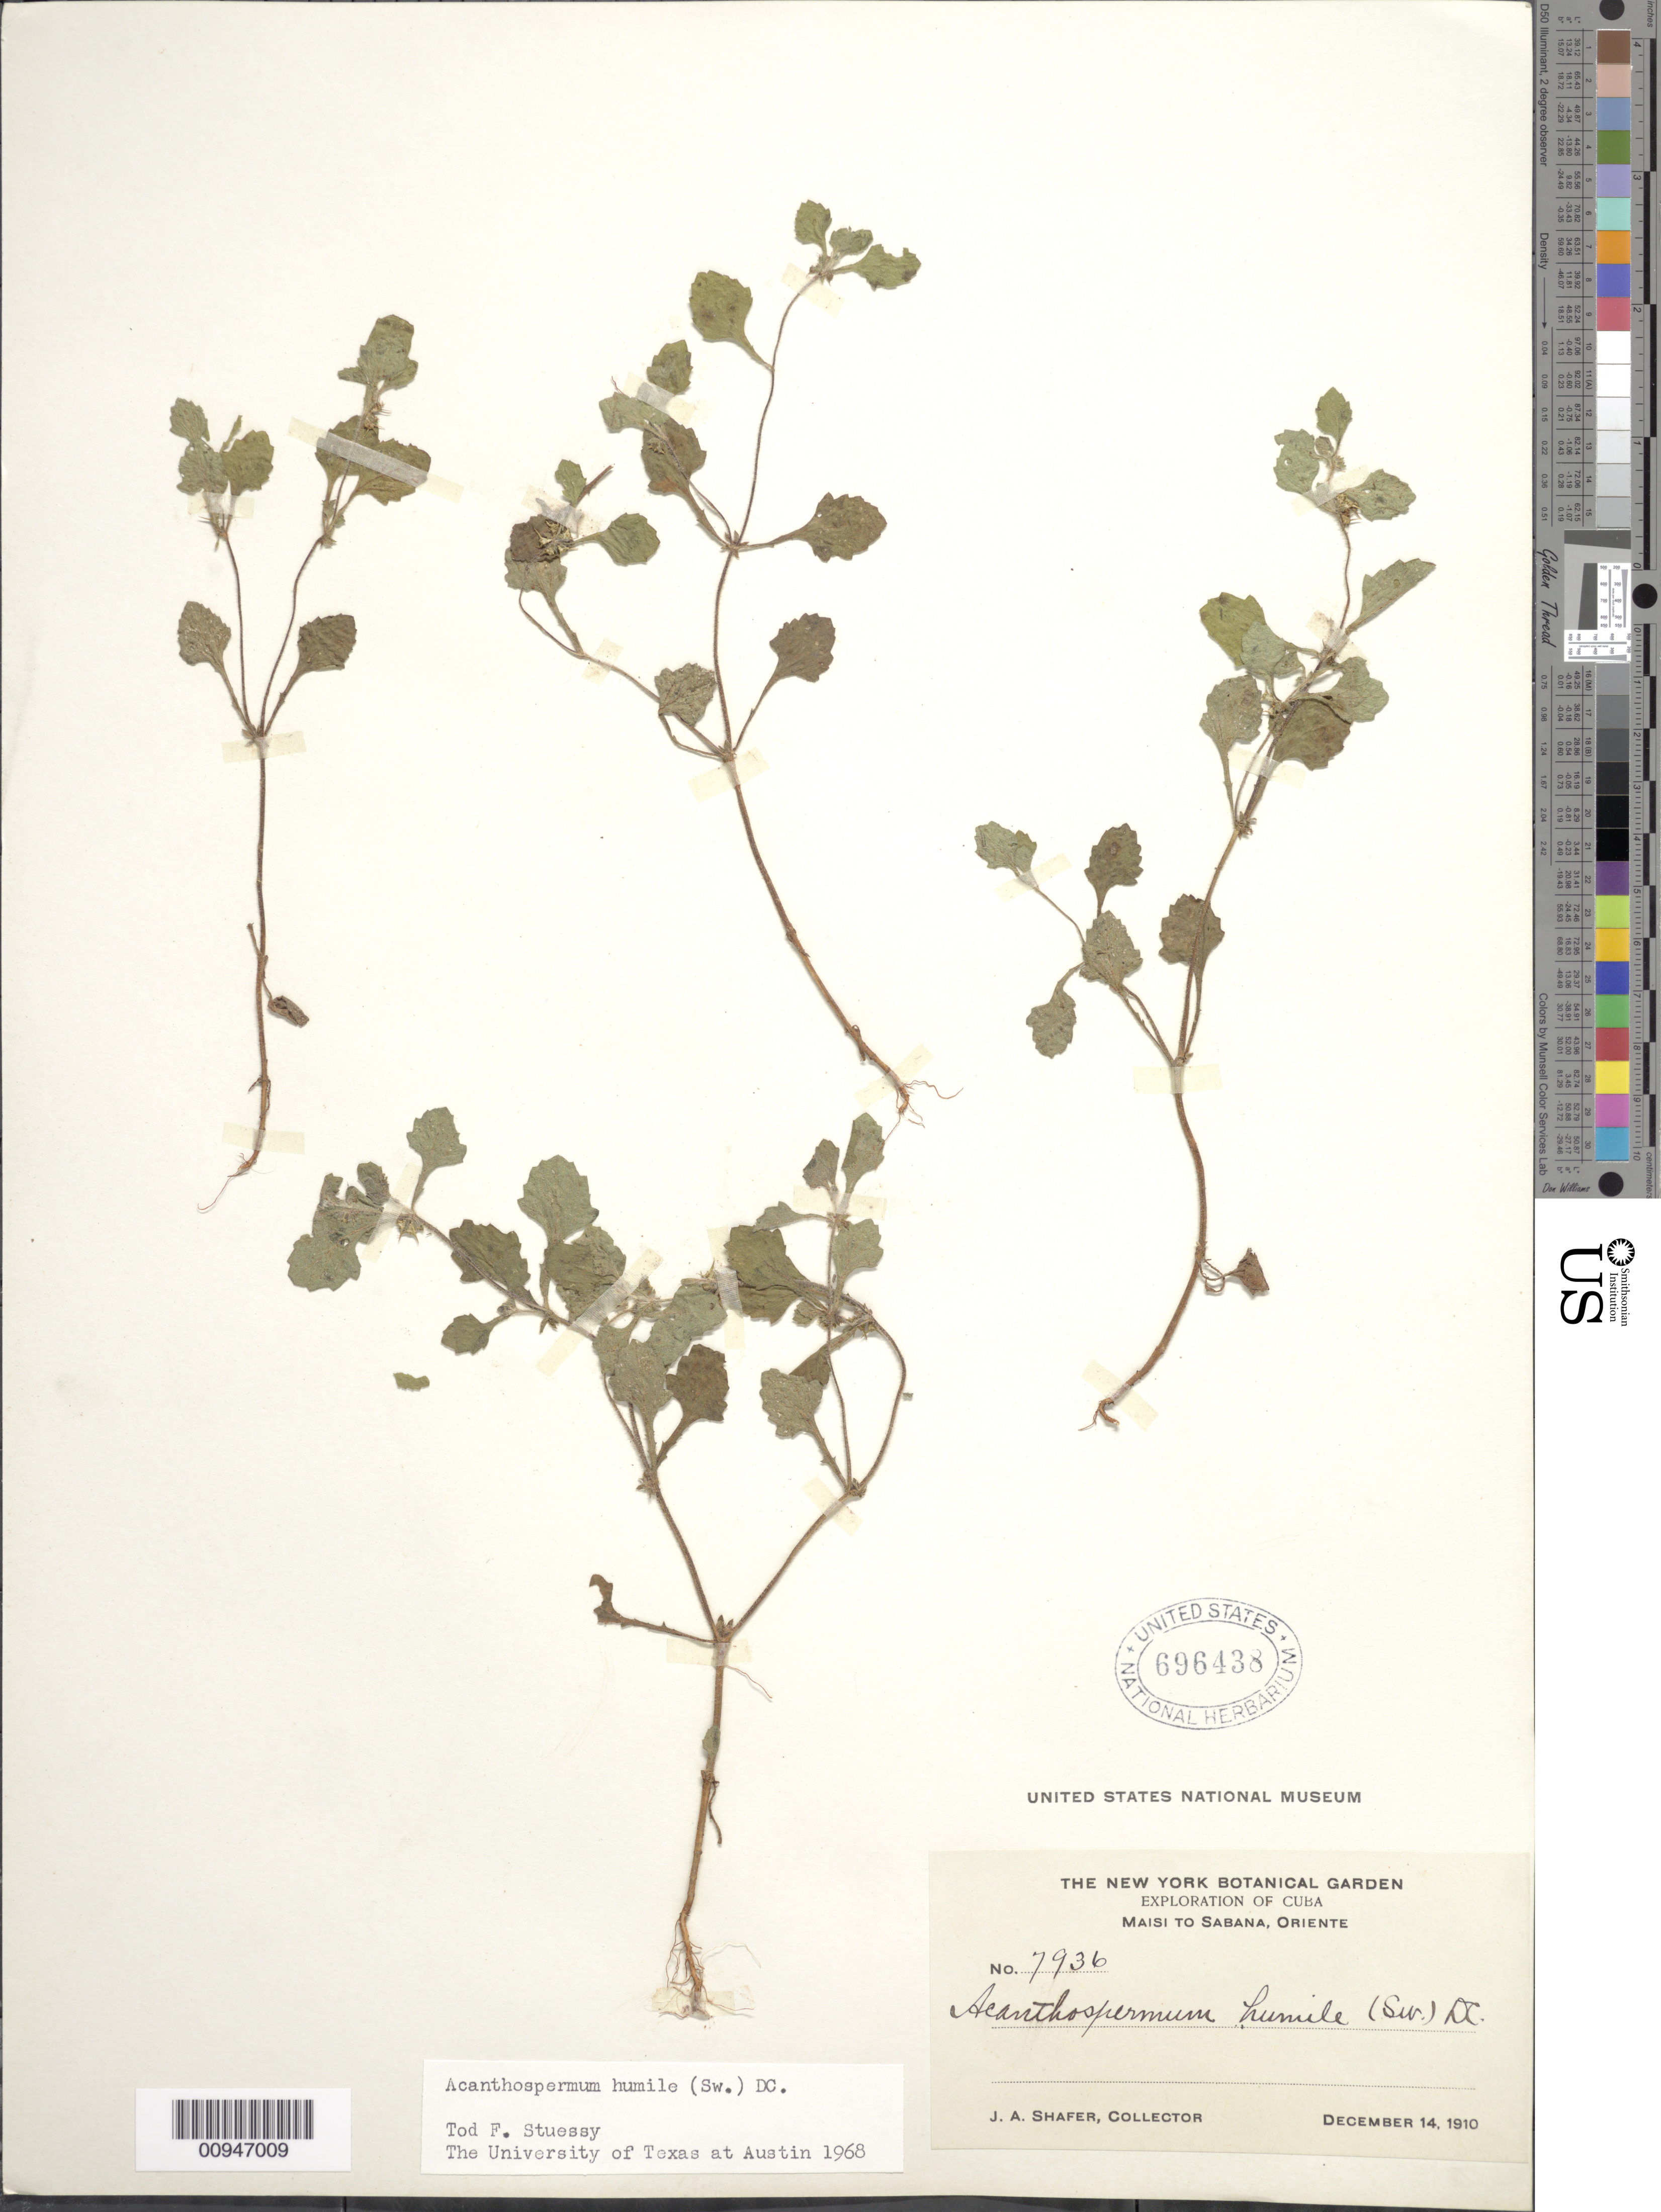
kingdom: Plantae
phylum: Tracheophyta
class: Magnoliopsida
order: Asterales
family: Asteraceae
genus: Acanthospermum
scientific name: Acanthospermum humile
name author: (Sw.) DC.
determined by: Stuessy, T. F.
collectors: J. A. Shafer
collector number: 7936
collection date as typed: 14 Dec 1910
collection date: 1910-12-14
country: Cuba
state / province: Oriente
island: Cuba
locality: Maisi to Sabana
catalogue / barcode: US 696438